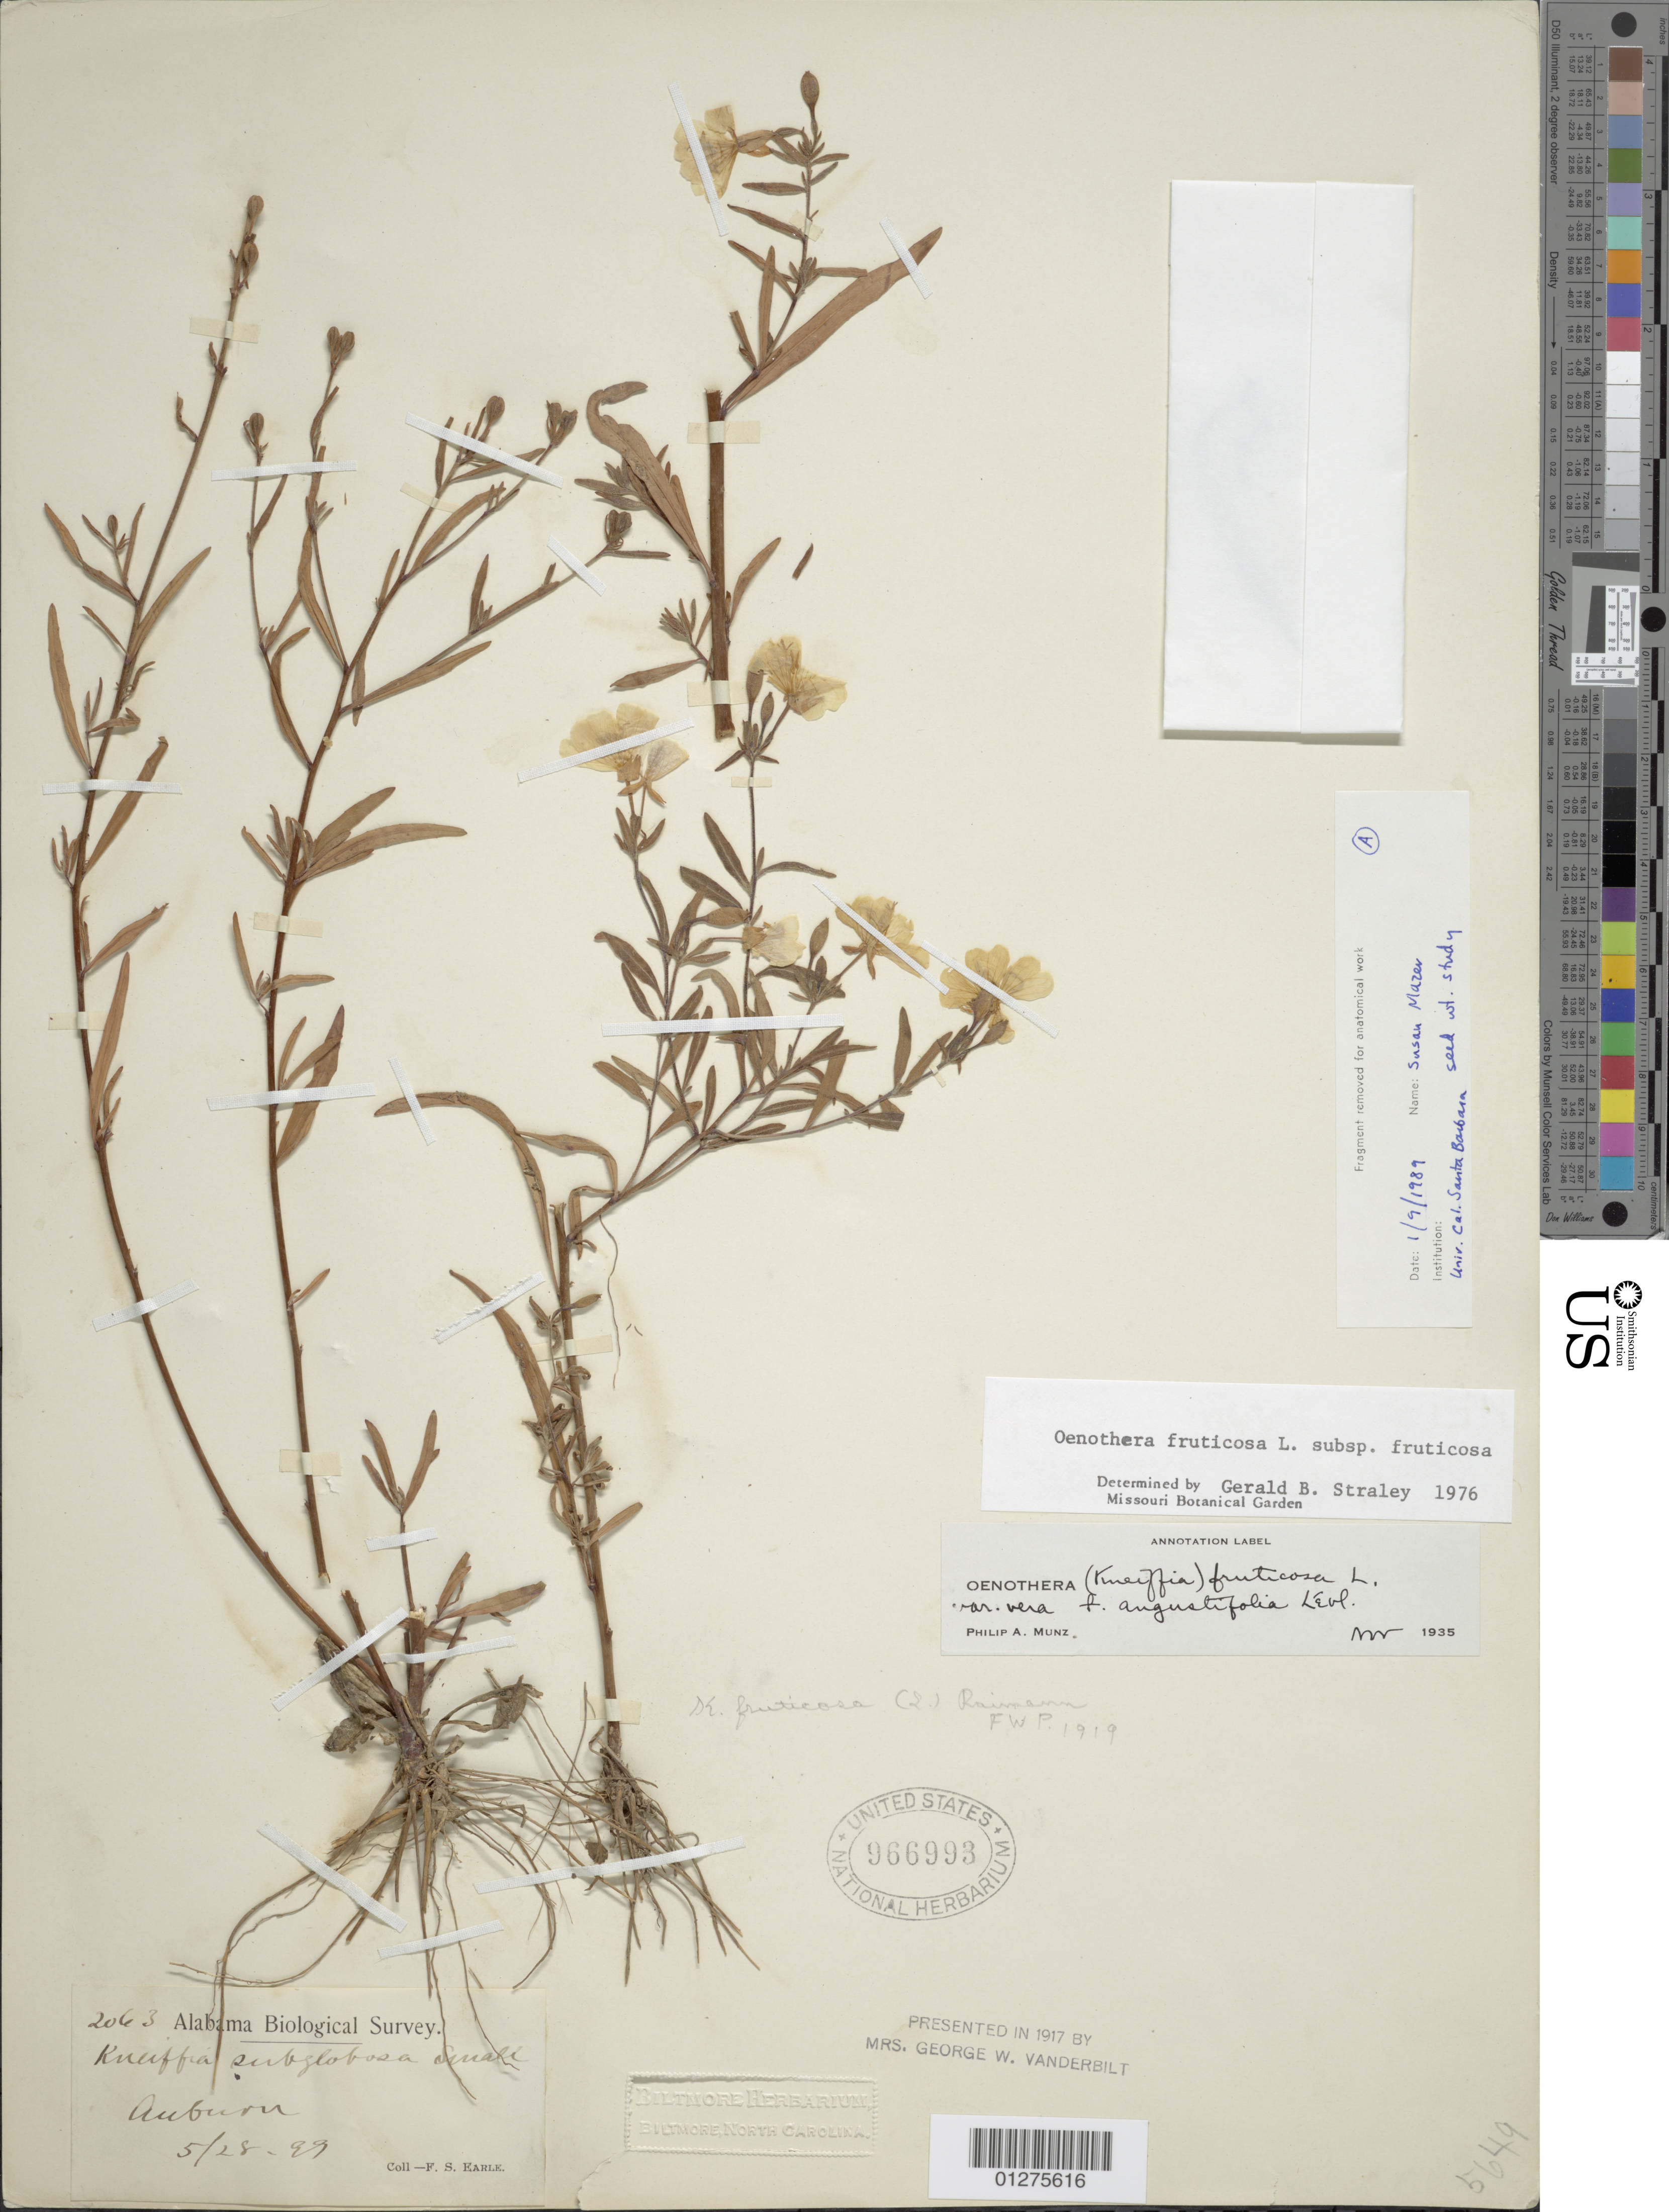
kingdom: Plantae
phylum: Tracheophyta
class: Magnoliopsida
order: Myrtales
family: Onagraceae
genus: Oenothera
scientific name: Oenothera fruticosa subsp. fruticosa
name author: L.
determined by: Straley, G. B.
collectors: F. S. Earle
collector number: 2063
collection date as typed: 5/28-99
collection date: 1899-05-28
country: United States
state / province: Alabama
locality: Auburn.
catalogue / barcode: US 96993